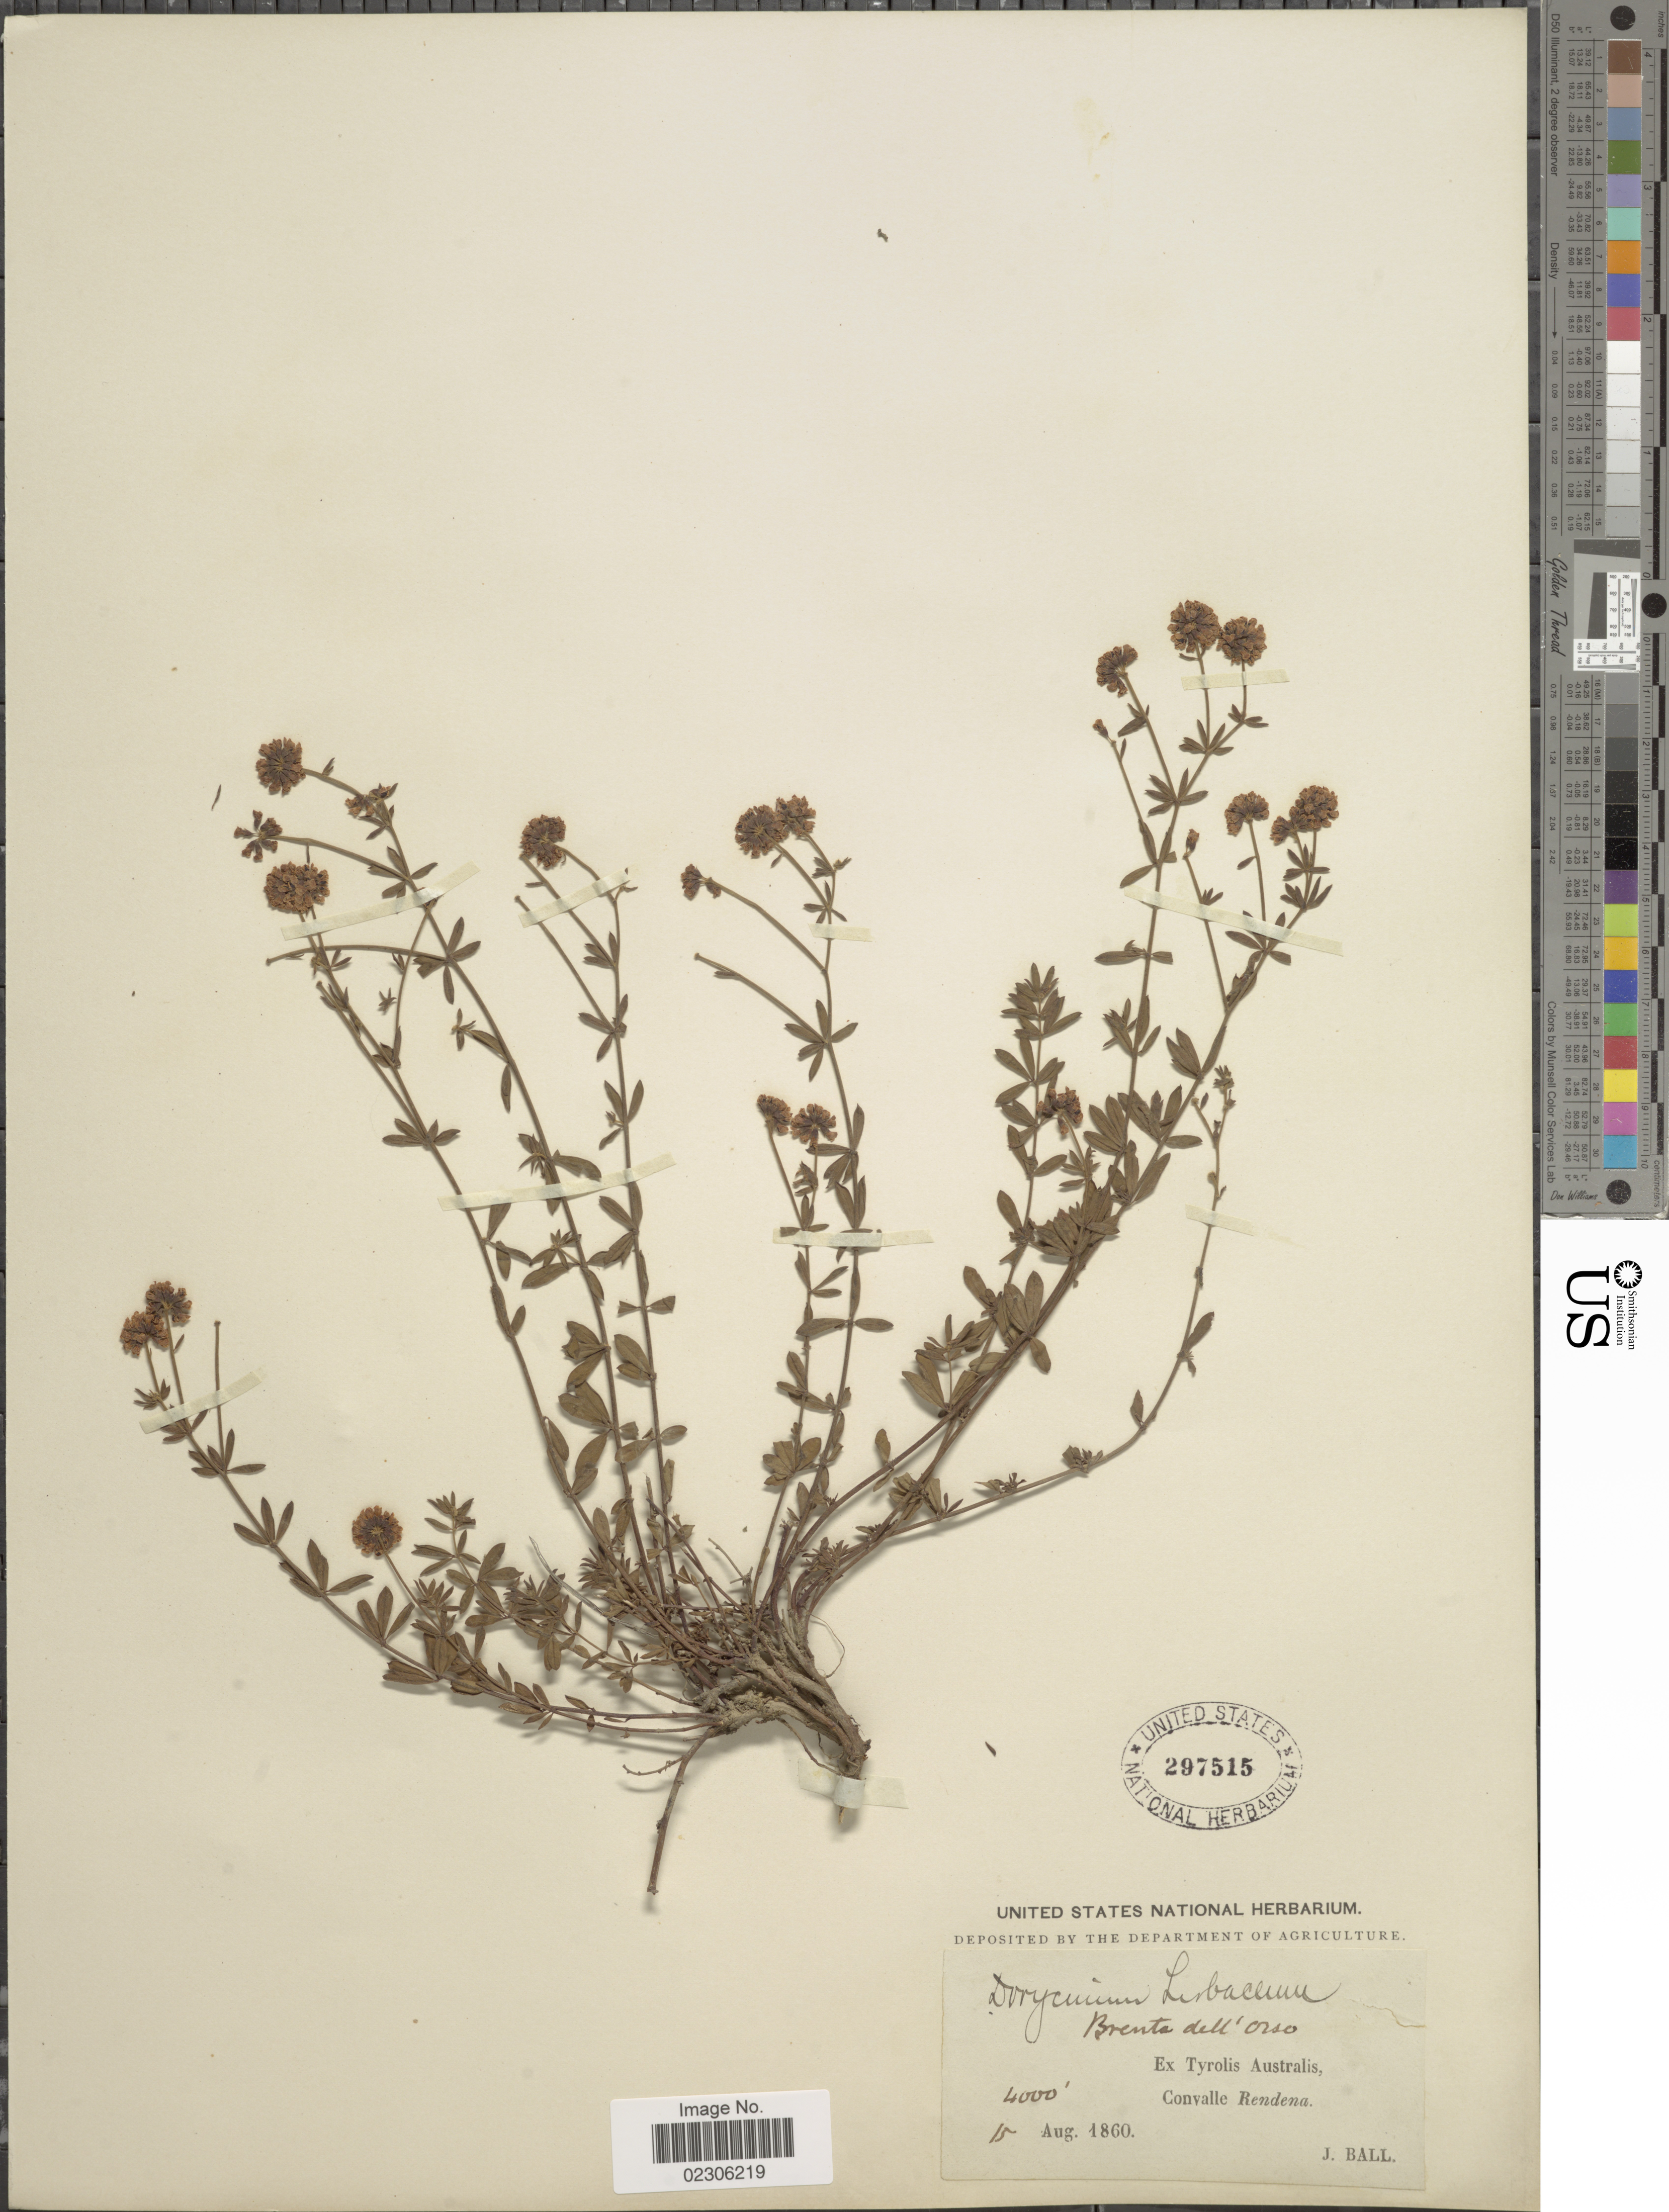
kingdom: Plantae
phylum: Tracheophyta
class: Magnoliopsida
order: Fabales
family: Fabaceae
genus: Dorycnium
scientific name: Dorycnium herbaceum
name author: Vill.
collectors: J. Ball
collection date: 1860-08-15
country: Australia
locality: Ex Tyrolis Australis, Covalle Rendena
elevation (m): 1219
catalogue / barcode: US 297515